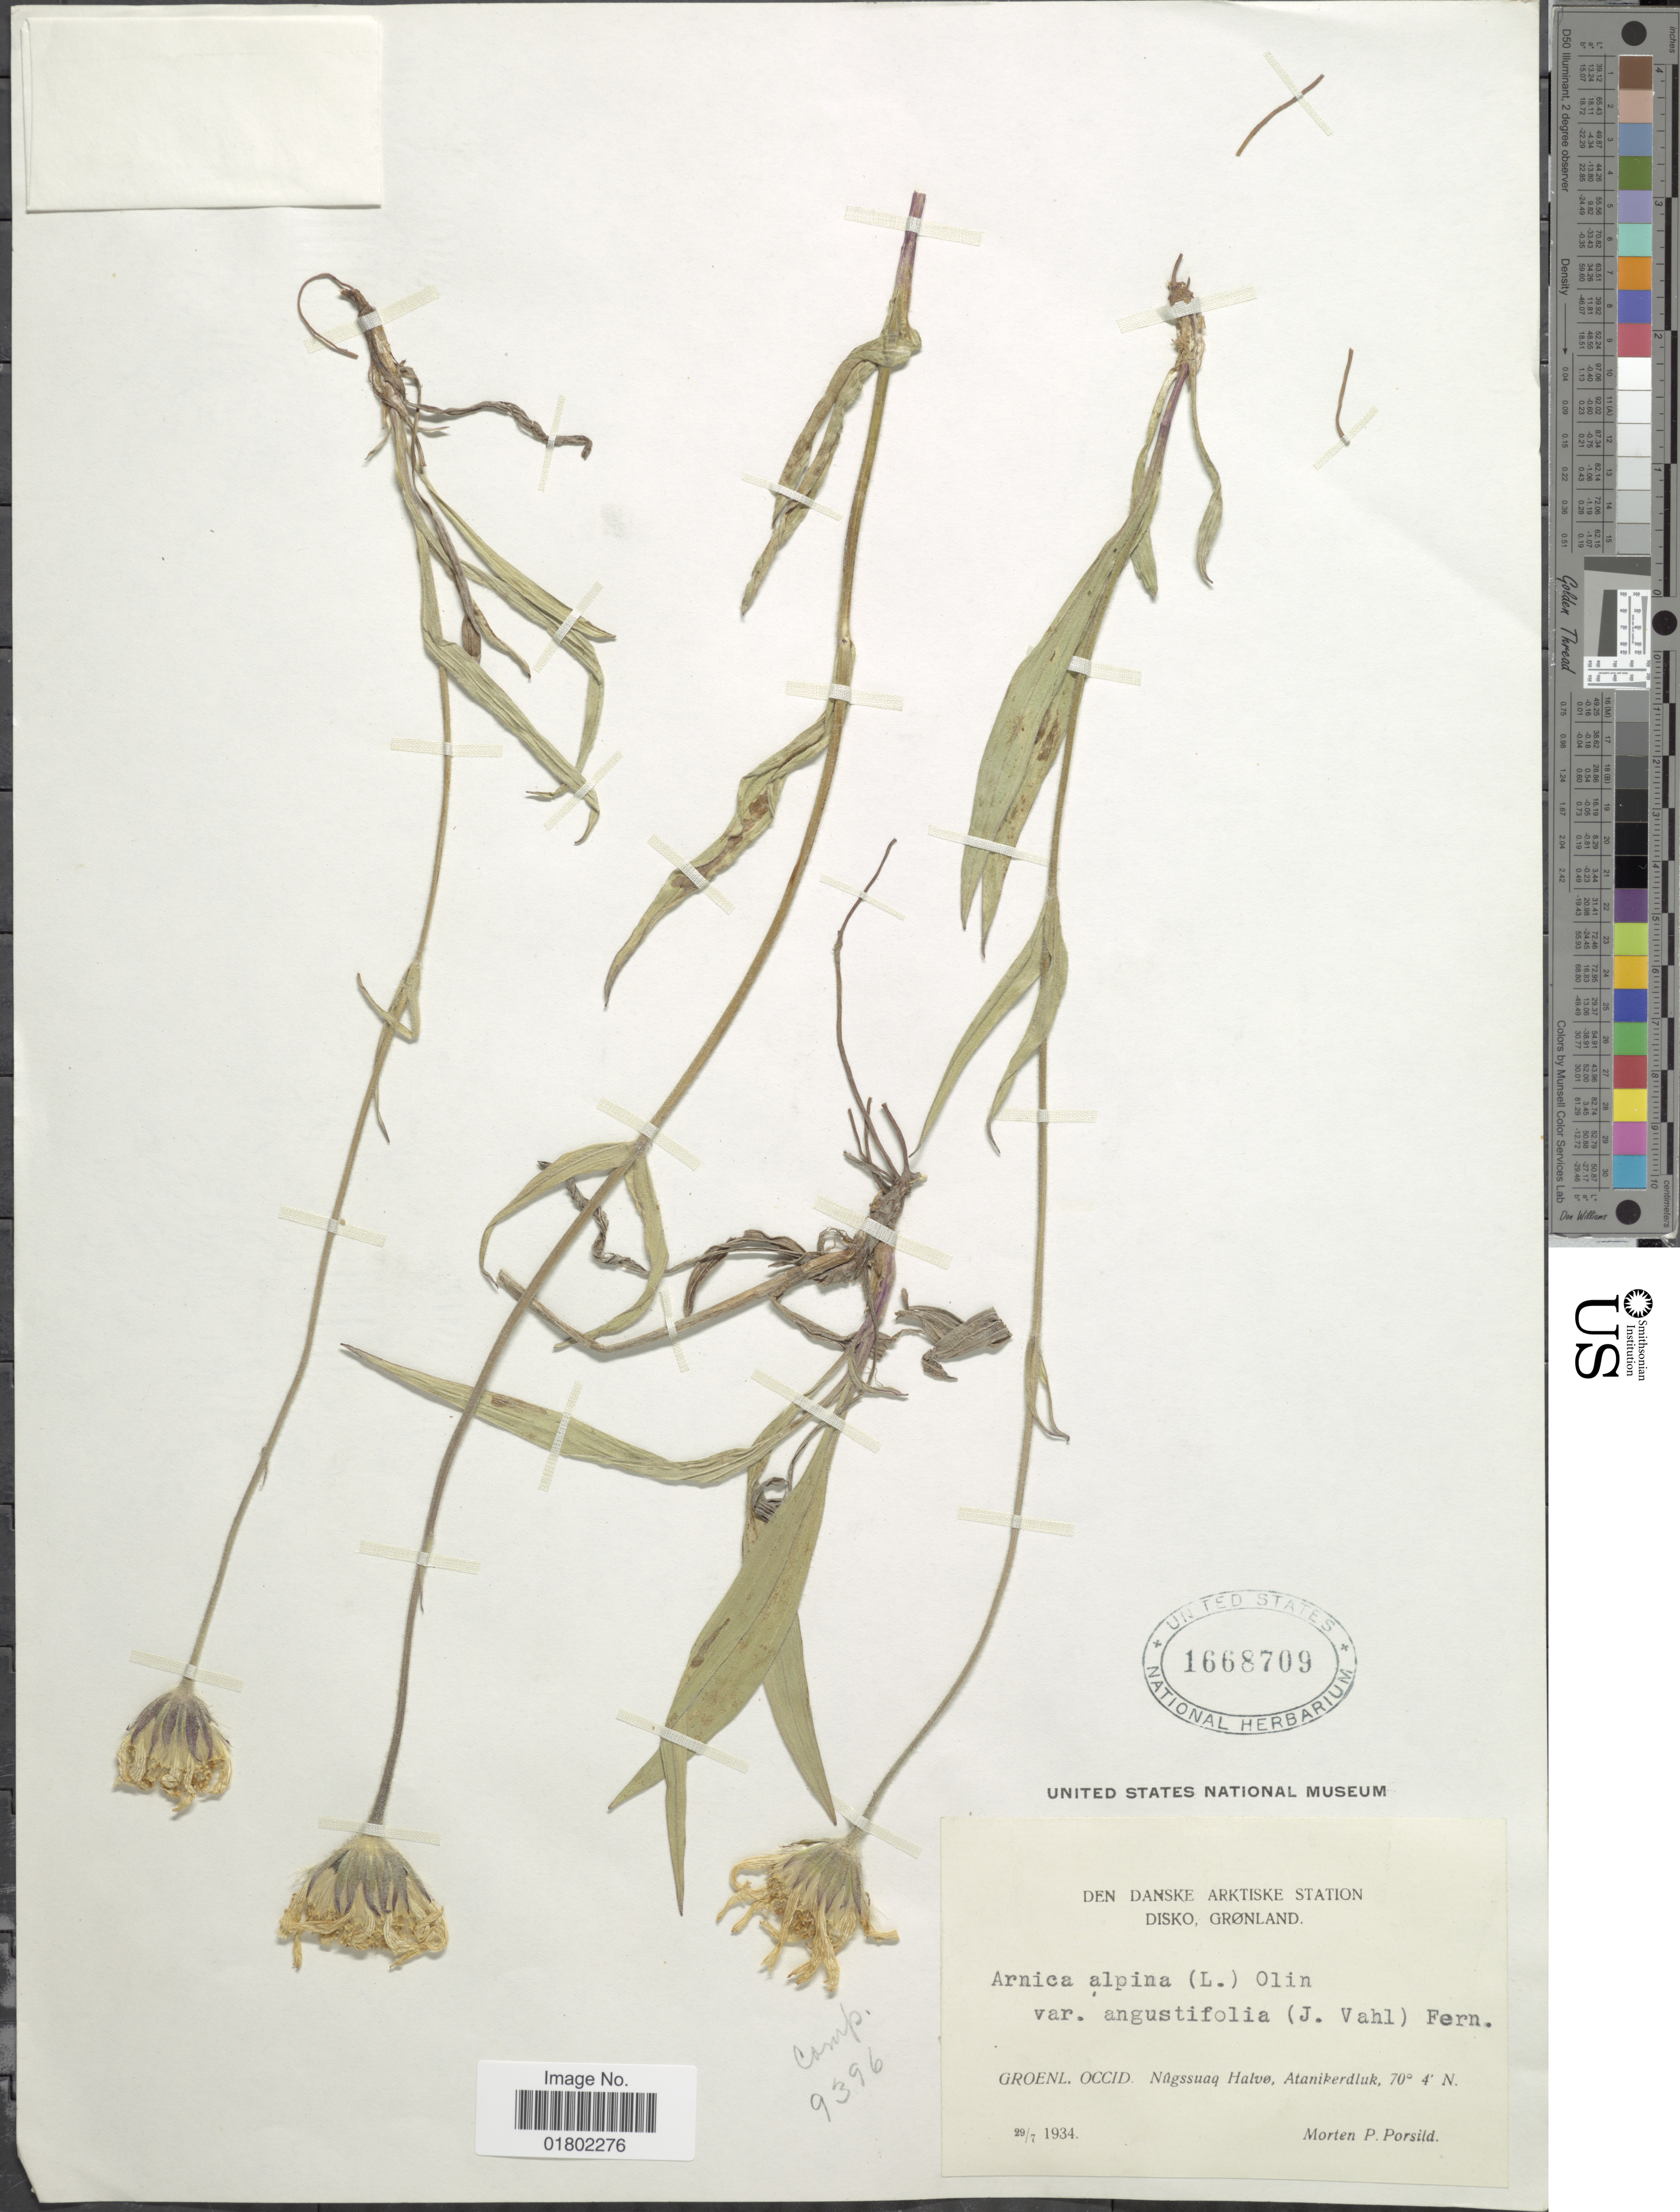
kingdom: Plantae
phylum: Tracheophyta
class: Magnoliopsida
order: Asterales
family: Asteraceae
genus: Arnica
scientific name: Arnica alpina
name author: Willd. ex Steud.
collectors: M. P. Porsild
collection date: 1934-07-29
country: Greenland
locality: Groenl. Occid. Nugssuaq Halve, Atanikerdluk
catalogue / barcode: US 1668709